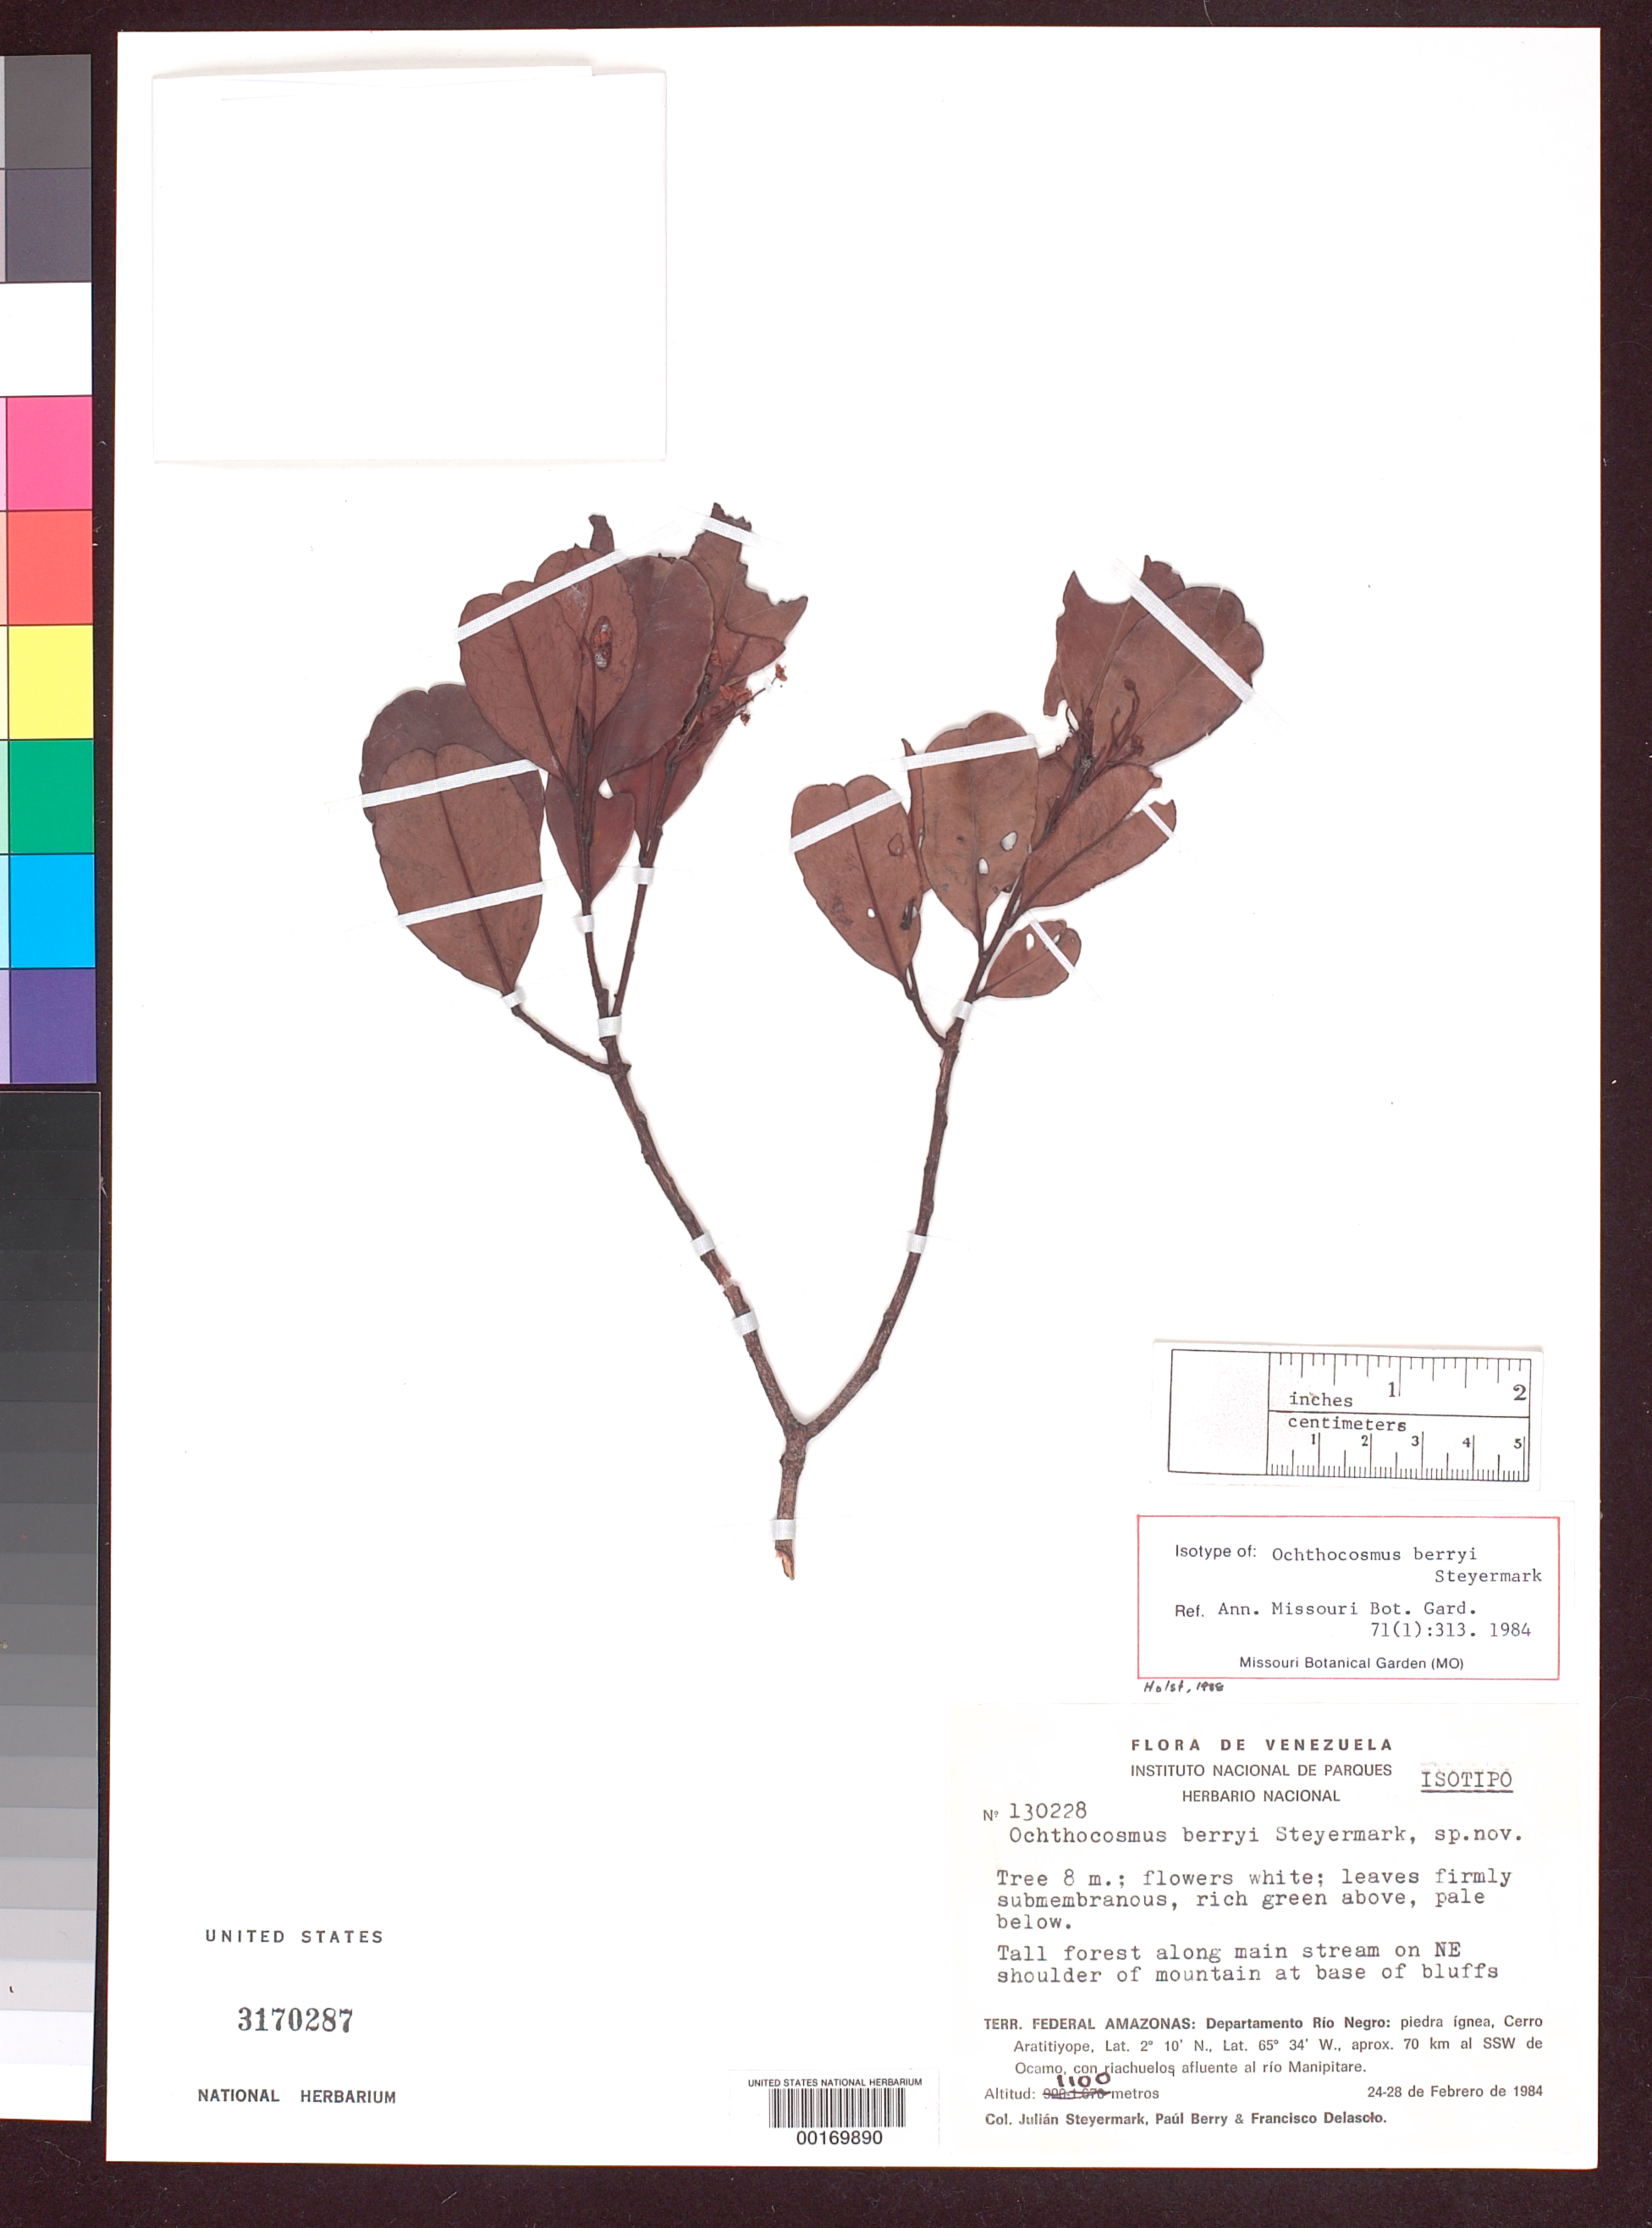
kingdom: Plantae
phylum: Tracheophyta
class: Magnoliopsida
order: Malpighiales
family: Ixonanthaceae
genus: Ochthocosmus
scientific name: Ochthocosmus berryi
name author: Steyerm.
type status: Isotype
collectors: J. Steyermark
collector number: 130228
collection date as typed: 24 Feb 1984 to 28 Feb 1984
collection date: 1984-02-24/1984-02-28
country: Venezuela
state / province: Amazonas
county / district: Rio Negro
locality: Cerro Aratitiyope, ca. 70 km SSW of Ocamo, small River affluent from Rio Manipitare.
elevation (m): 1100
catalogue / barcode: US 3170287